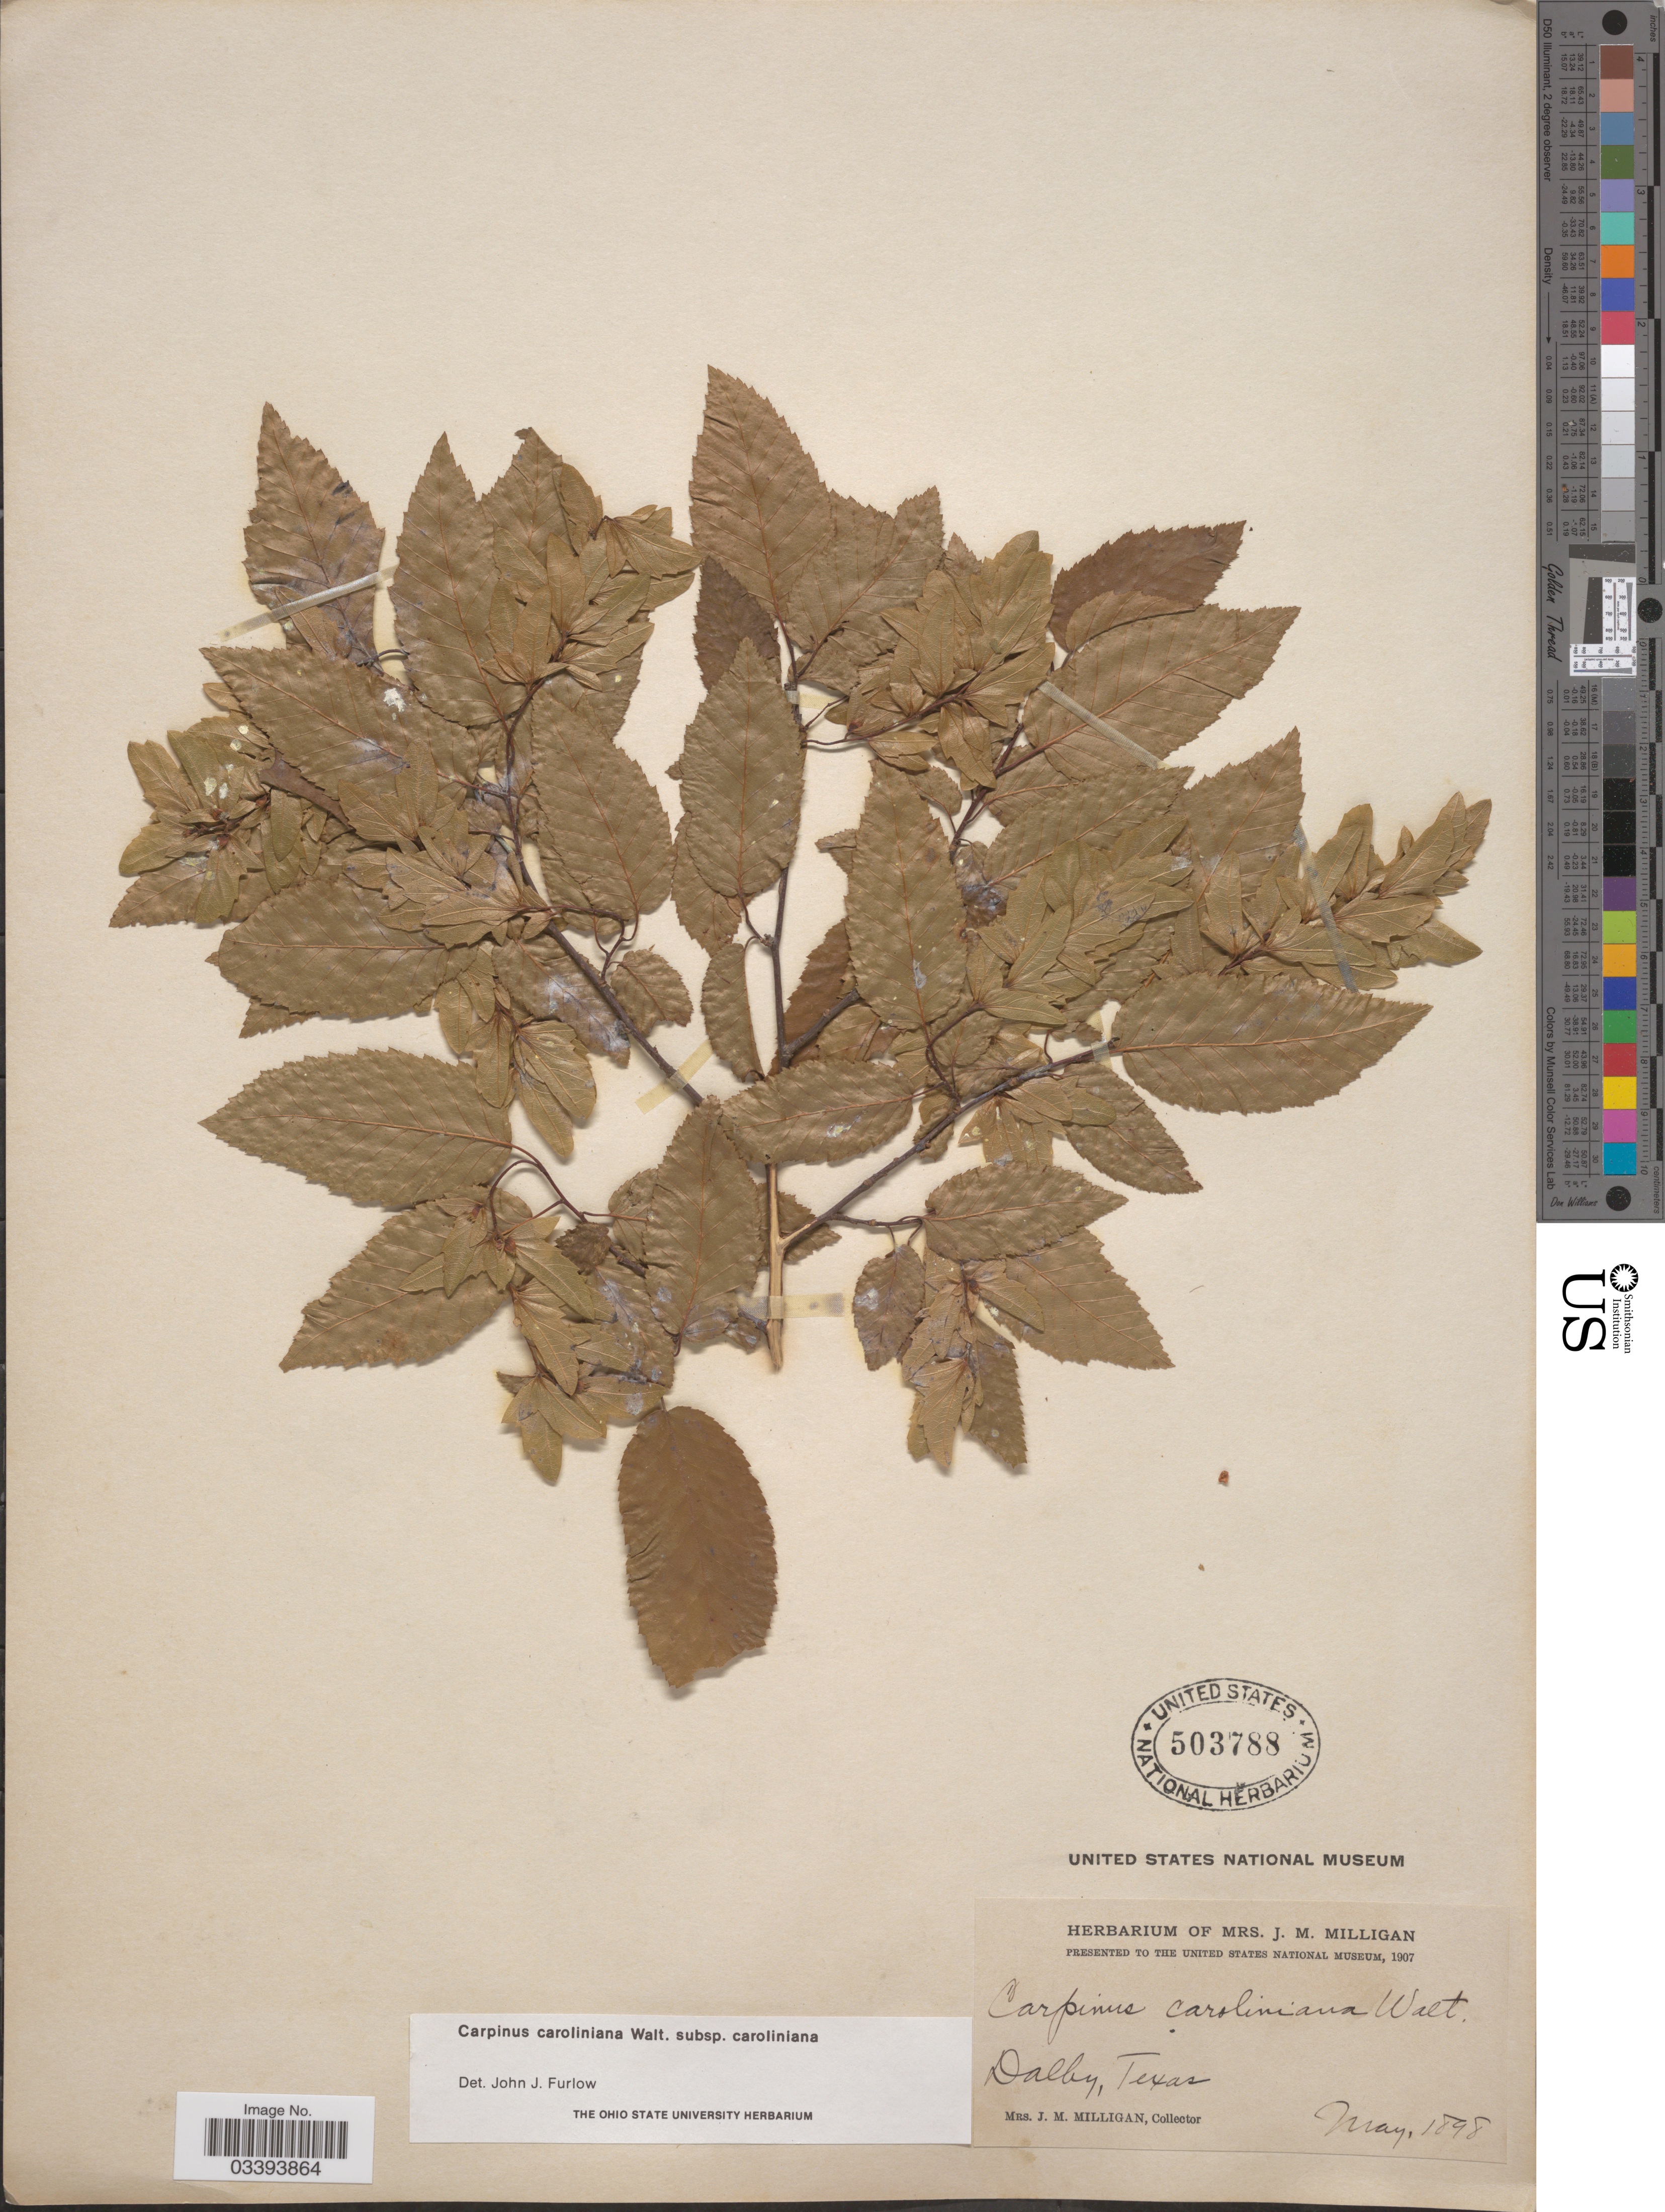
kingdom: Plantae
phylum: Tracheophyta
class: Magnoliopsida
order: Fagales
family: Betulaceae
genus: Carpinus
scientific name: Carpinus caroliniana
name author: Walter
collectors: J. Milligan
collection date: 1898-05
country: United States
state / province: Texas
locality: Dalby.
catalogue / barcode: US 503788